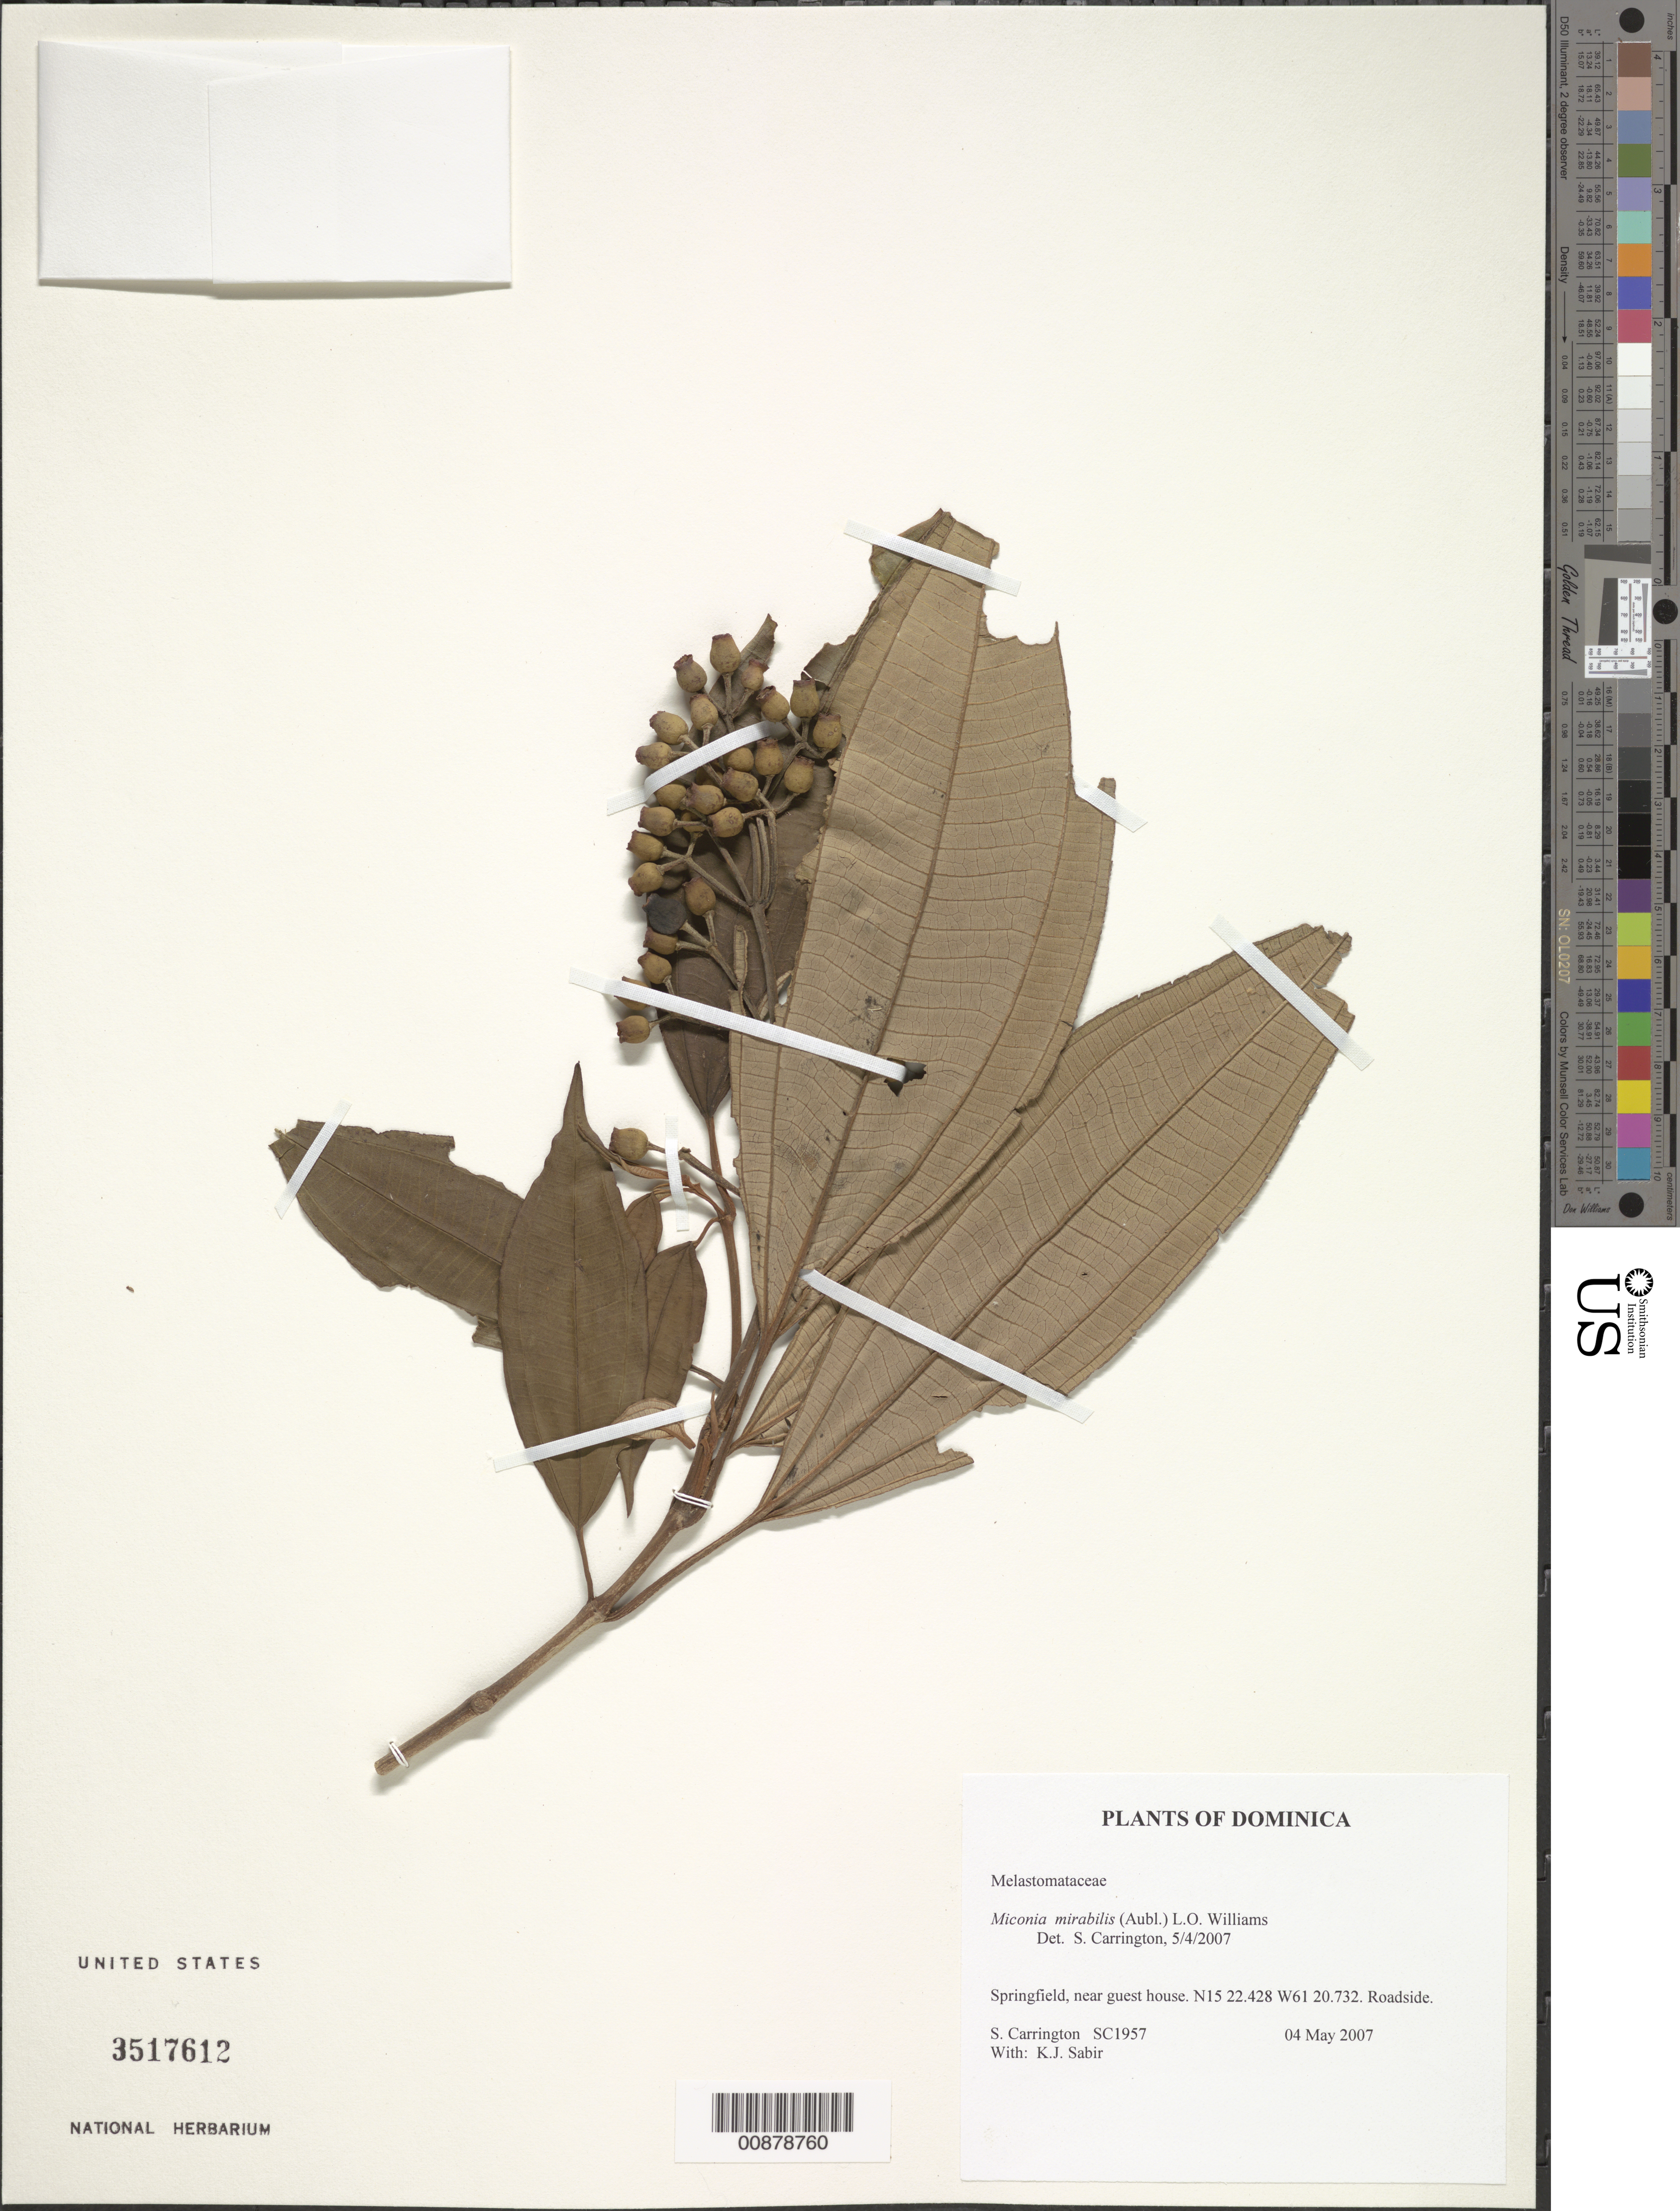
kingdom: Plantae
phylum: Tracheophyta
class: Magnoliopsida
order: Myrtales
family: Melastomataceae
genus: Miconia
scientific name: Miconia mirabilis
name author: (Aubl.) L.O. Williams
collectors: C. M. S. Carrington & K. Sabir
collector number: SC 1957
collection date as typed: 04 May 2007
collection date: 2007-05-04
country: Dominica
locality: Springfield, near guest house.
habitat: Roadside.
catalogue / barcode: US 3517612